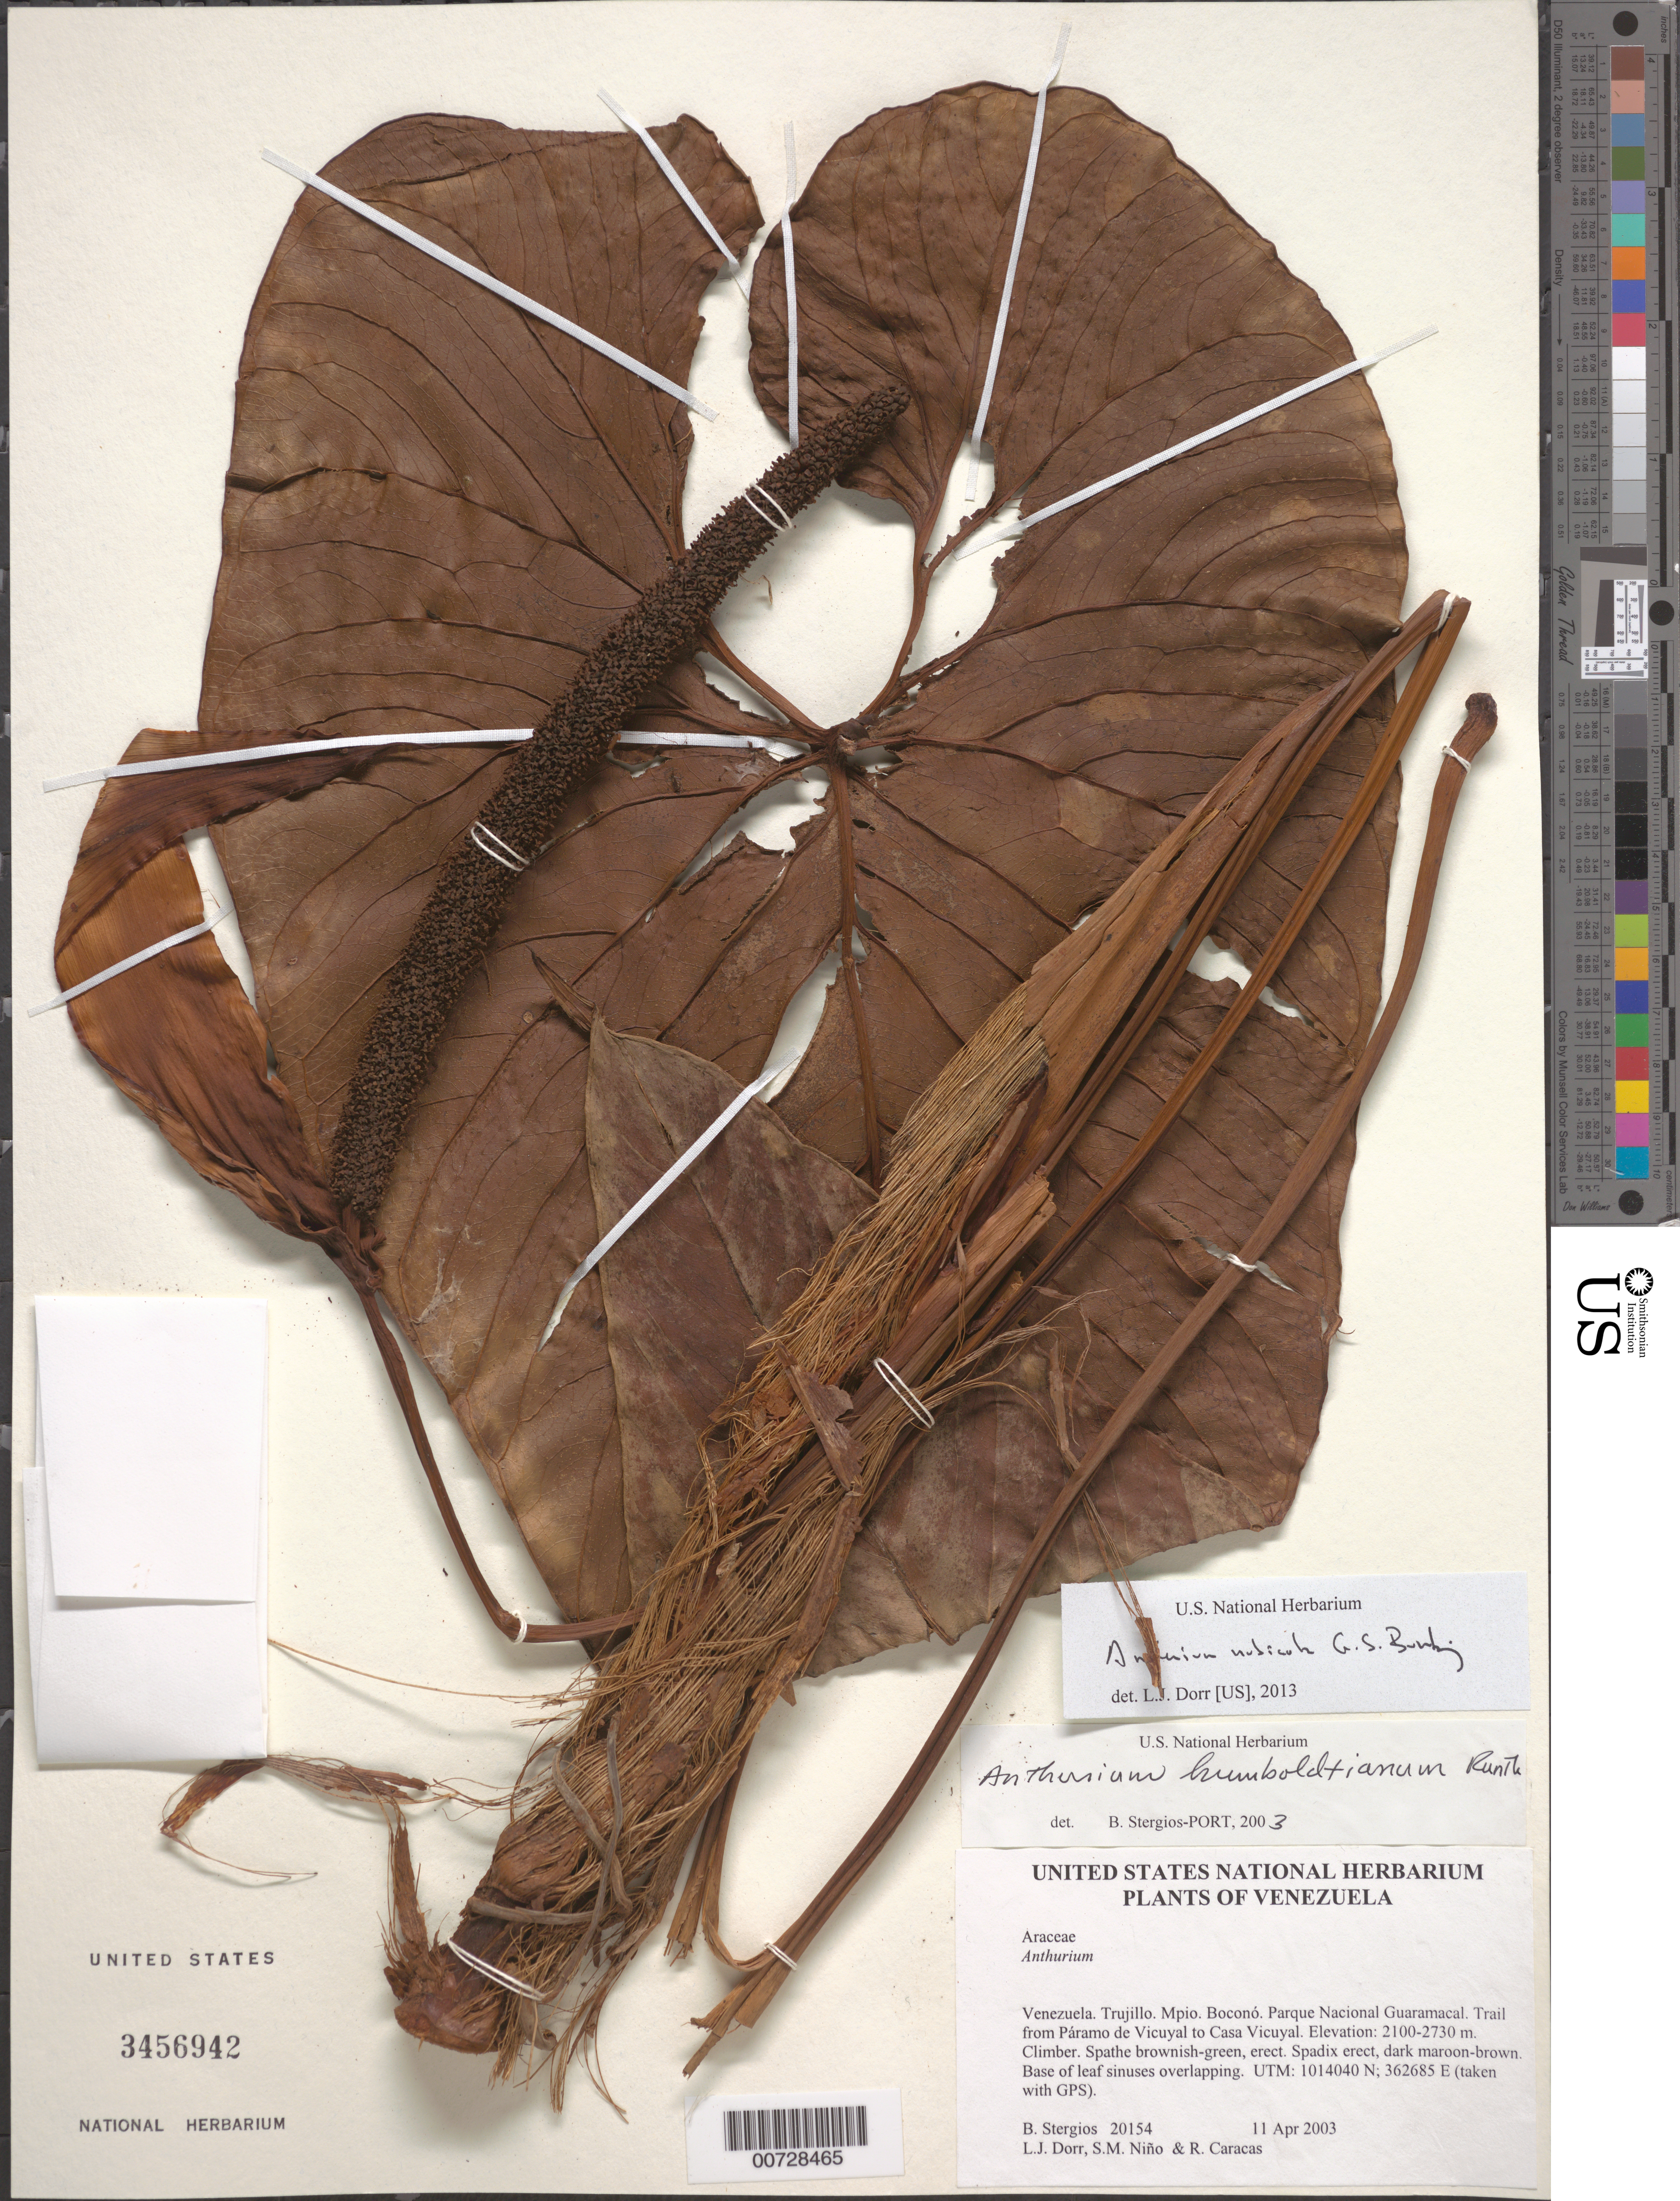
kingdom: Plantae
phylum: Tracheophyta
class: Liliopsida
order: Alismatales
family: Araceae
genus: Anthurium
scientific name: Anthurium nubicola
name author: G.S. Bunting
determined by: Dorr, L. J., (BOT), Smithsonian Institution - National Museum of Natural History (UNITED STATES)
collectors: B. G. Stergios, L. J. Dorr, S. M. Niño & R. Caracas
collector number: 20154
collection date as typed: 11 Apr 2003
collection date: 2003-04-11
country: Venezuela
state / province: Trujillo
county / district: Boconó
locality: Parque Nacional Guaramacal. Trail from Páramo de Vicuyal to Casa Vicuyal.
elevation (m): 2100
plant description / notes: PORT, US, VEN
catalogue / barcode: US 3456942